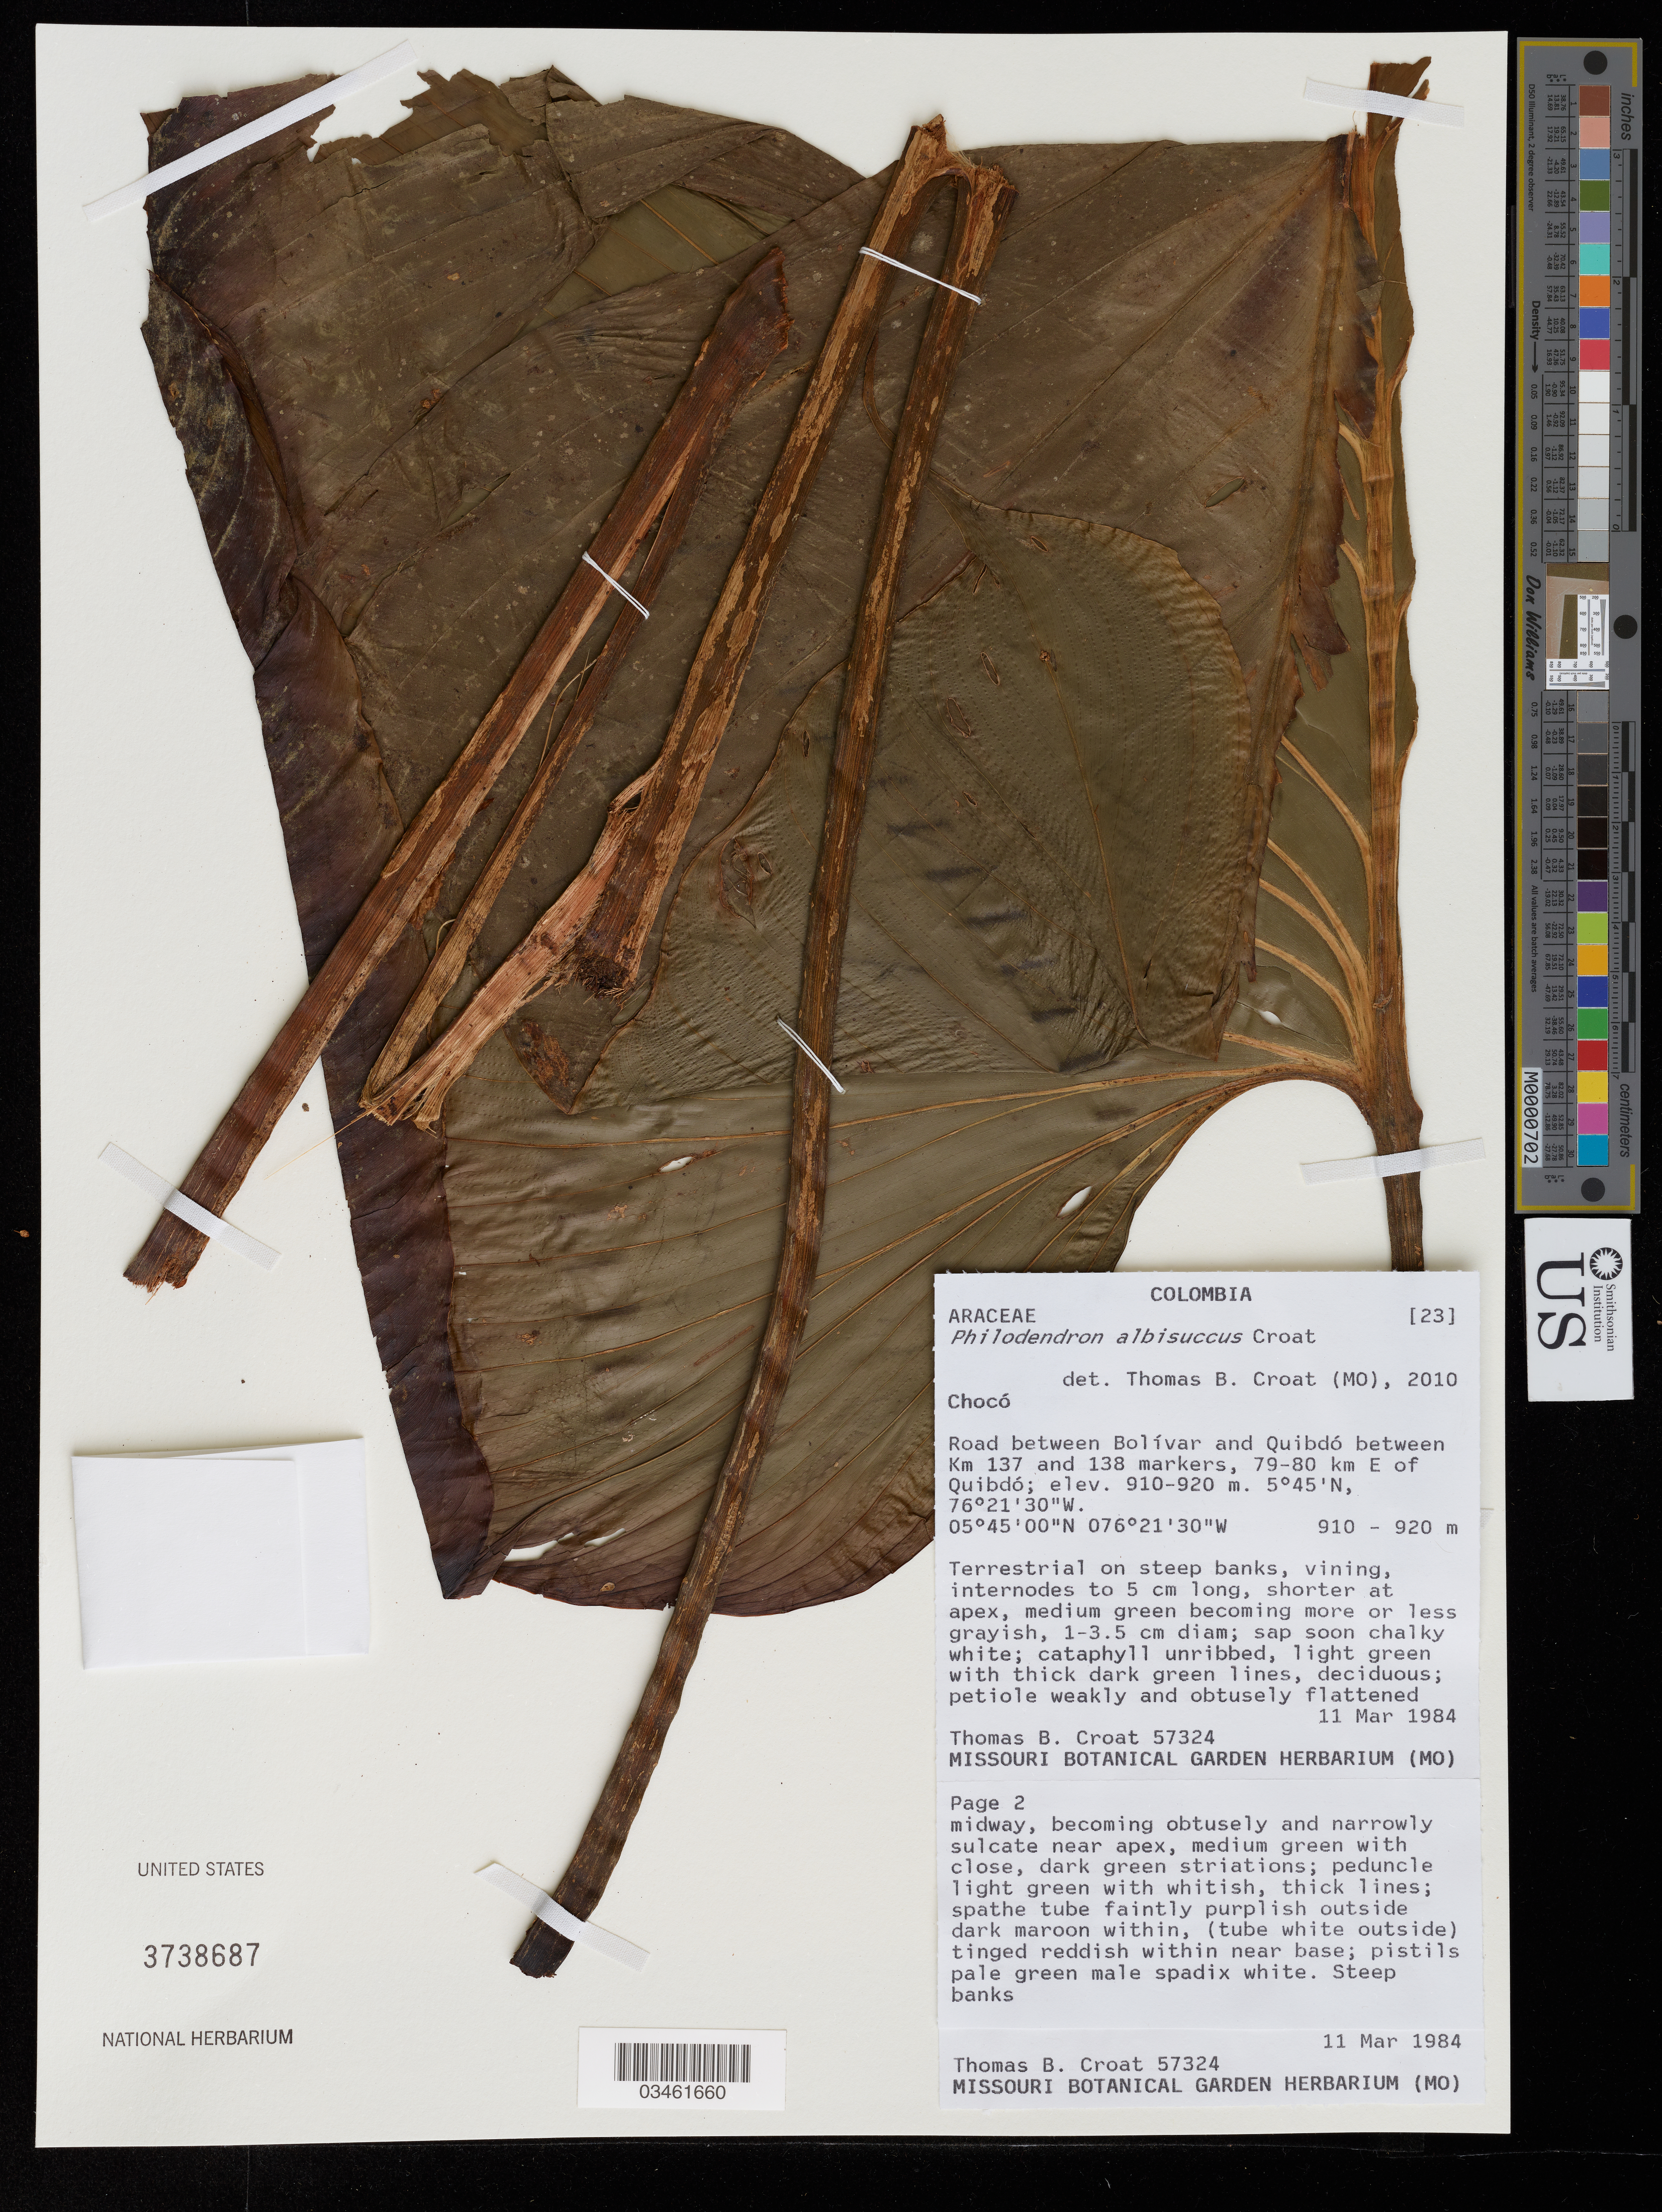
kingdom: Plantae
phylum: Tracheophyta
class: Liliopsida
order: Alismatales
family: Araceae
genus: Philodendron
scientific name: Philodendron albisuccus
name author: Croat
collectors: T. B. Croat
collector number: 57324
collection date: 1984-03-11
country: Colombia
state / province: Chocó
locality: Road between Bolívar and Quibdó between Km 137 and 138 markers, 79-80 km E of Quibdó.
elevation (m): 910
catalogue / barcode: US 3738687